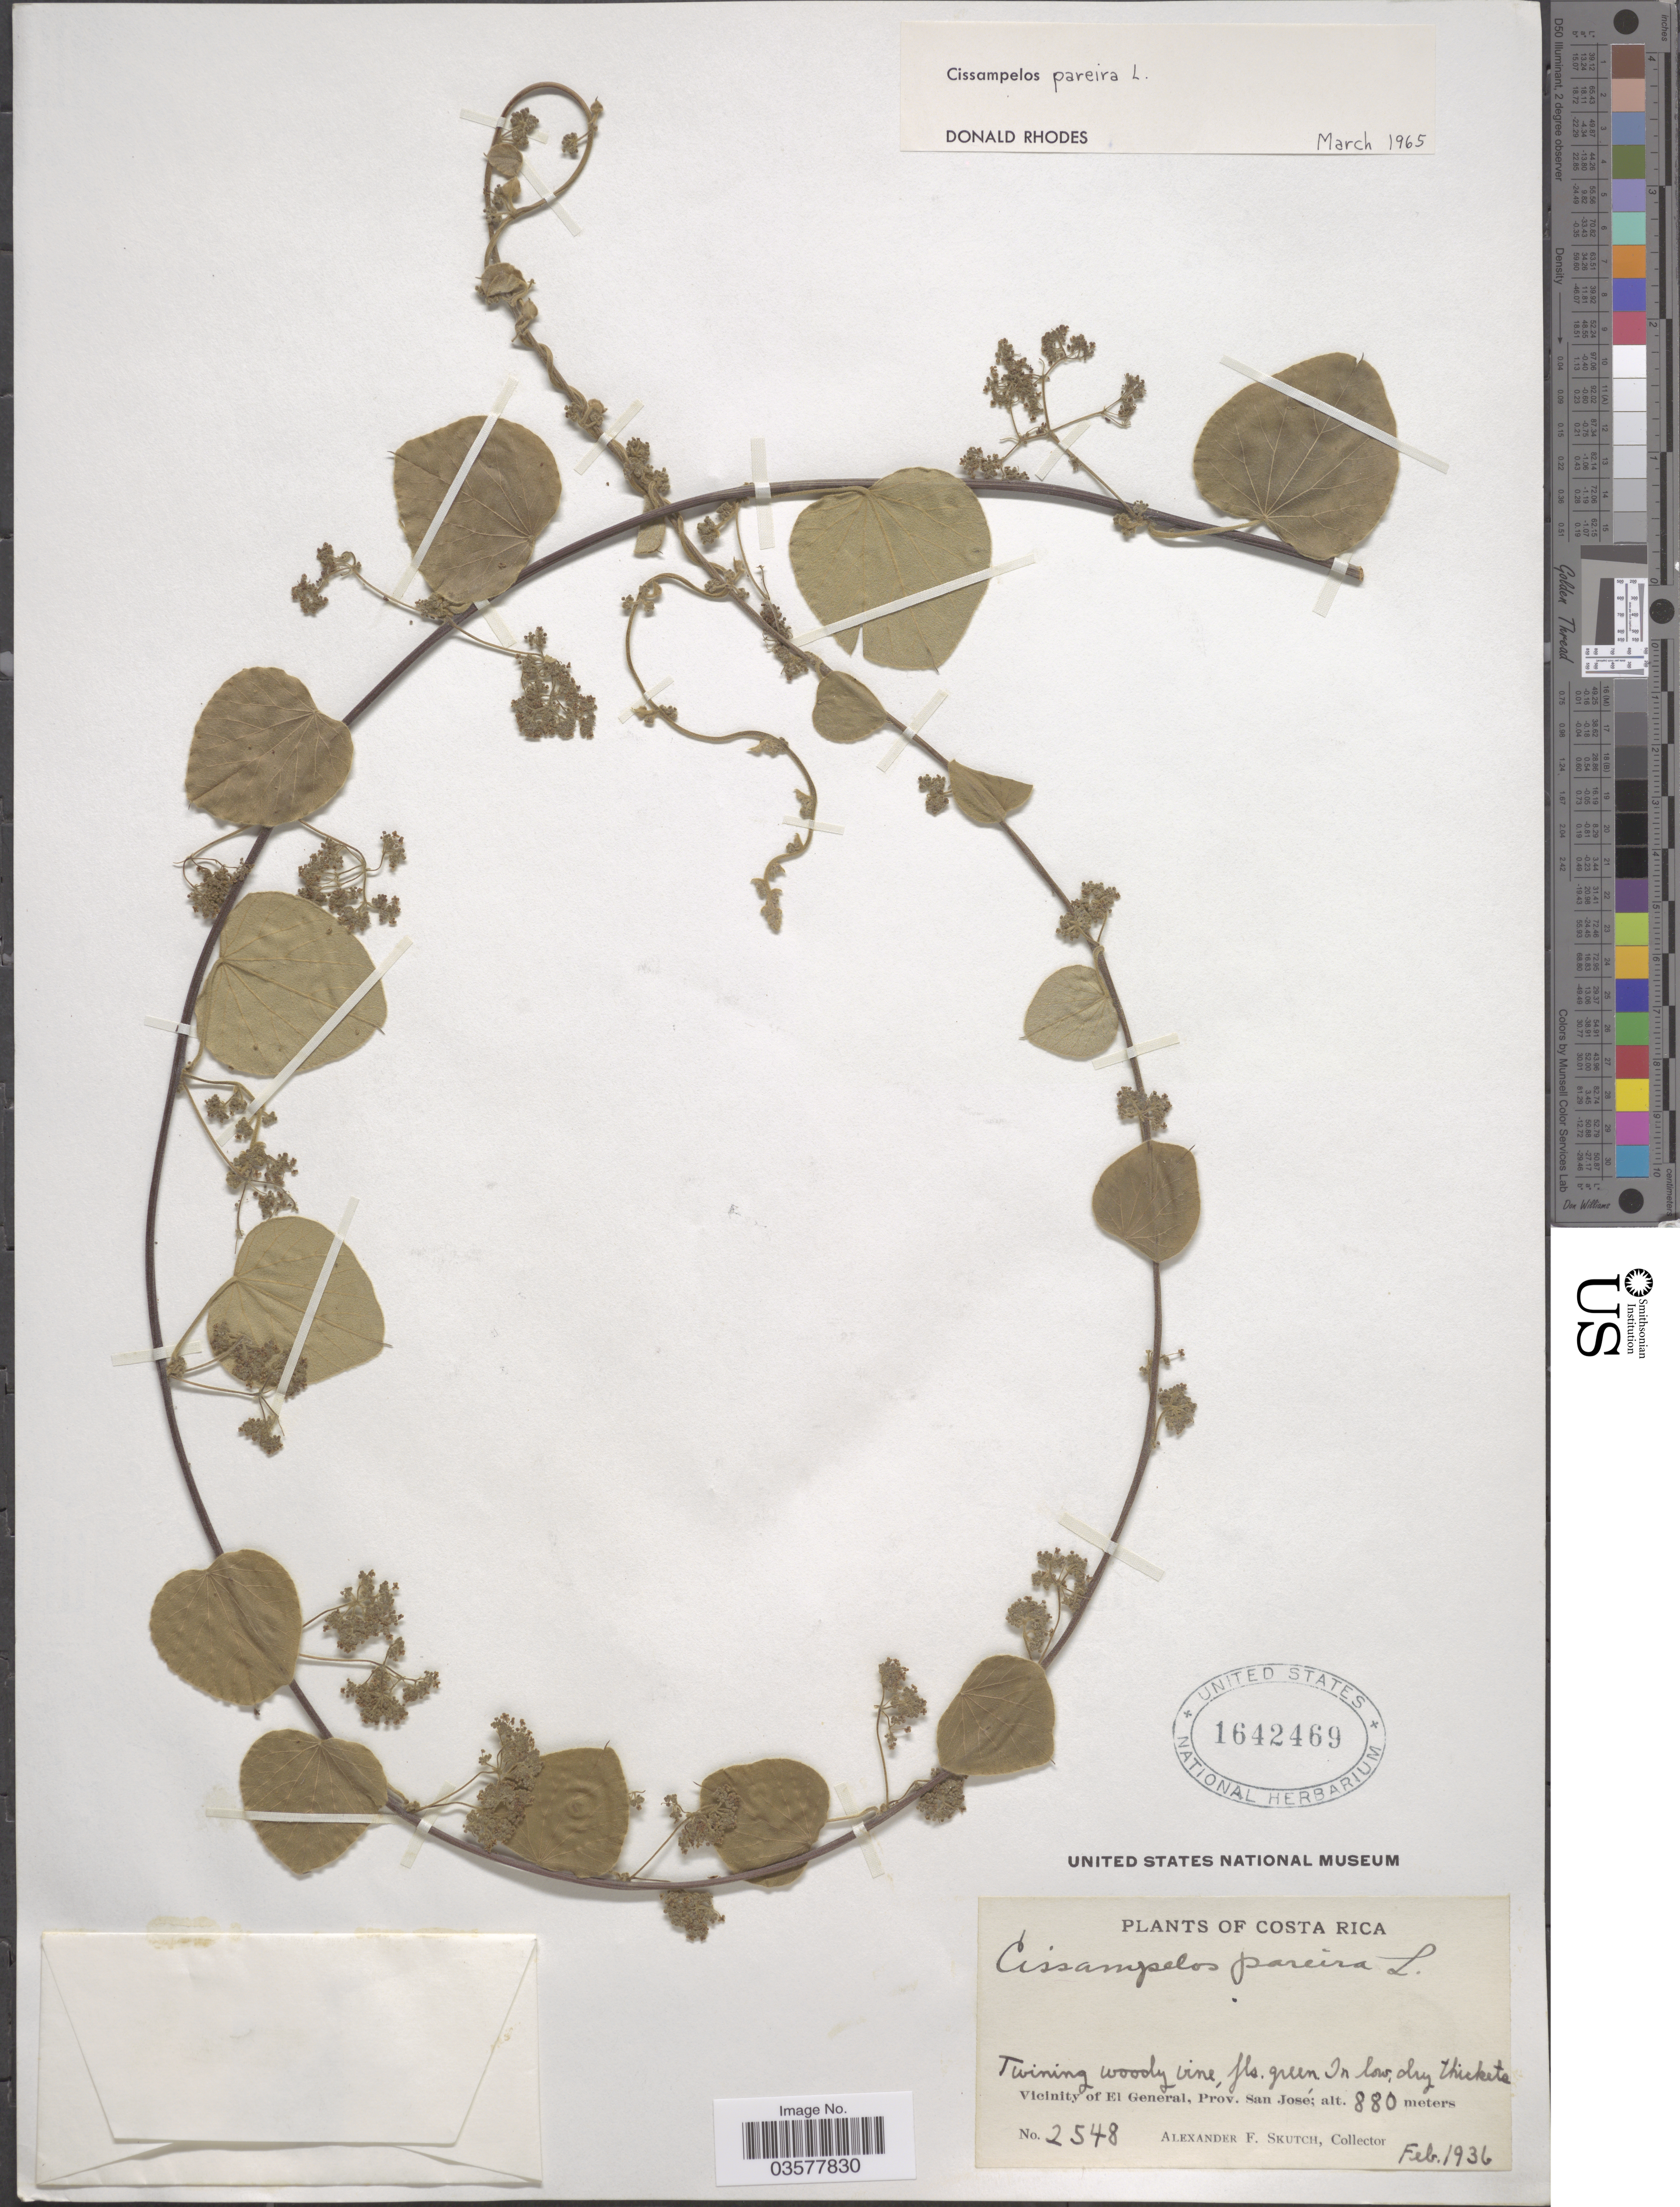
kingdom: Plantae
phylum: Tracheophyta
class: Magnoliopsida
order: Ranunculales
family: Menispermaceae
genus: Cissampelos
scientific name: Cissampelos pareira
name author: L.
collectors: A. F. Skutch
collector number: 2548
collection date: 1936-02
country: Costa Rica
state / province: San José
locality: Vicinity of El General.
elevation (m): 880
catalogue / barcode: US 1642469